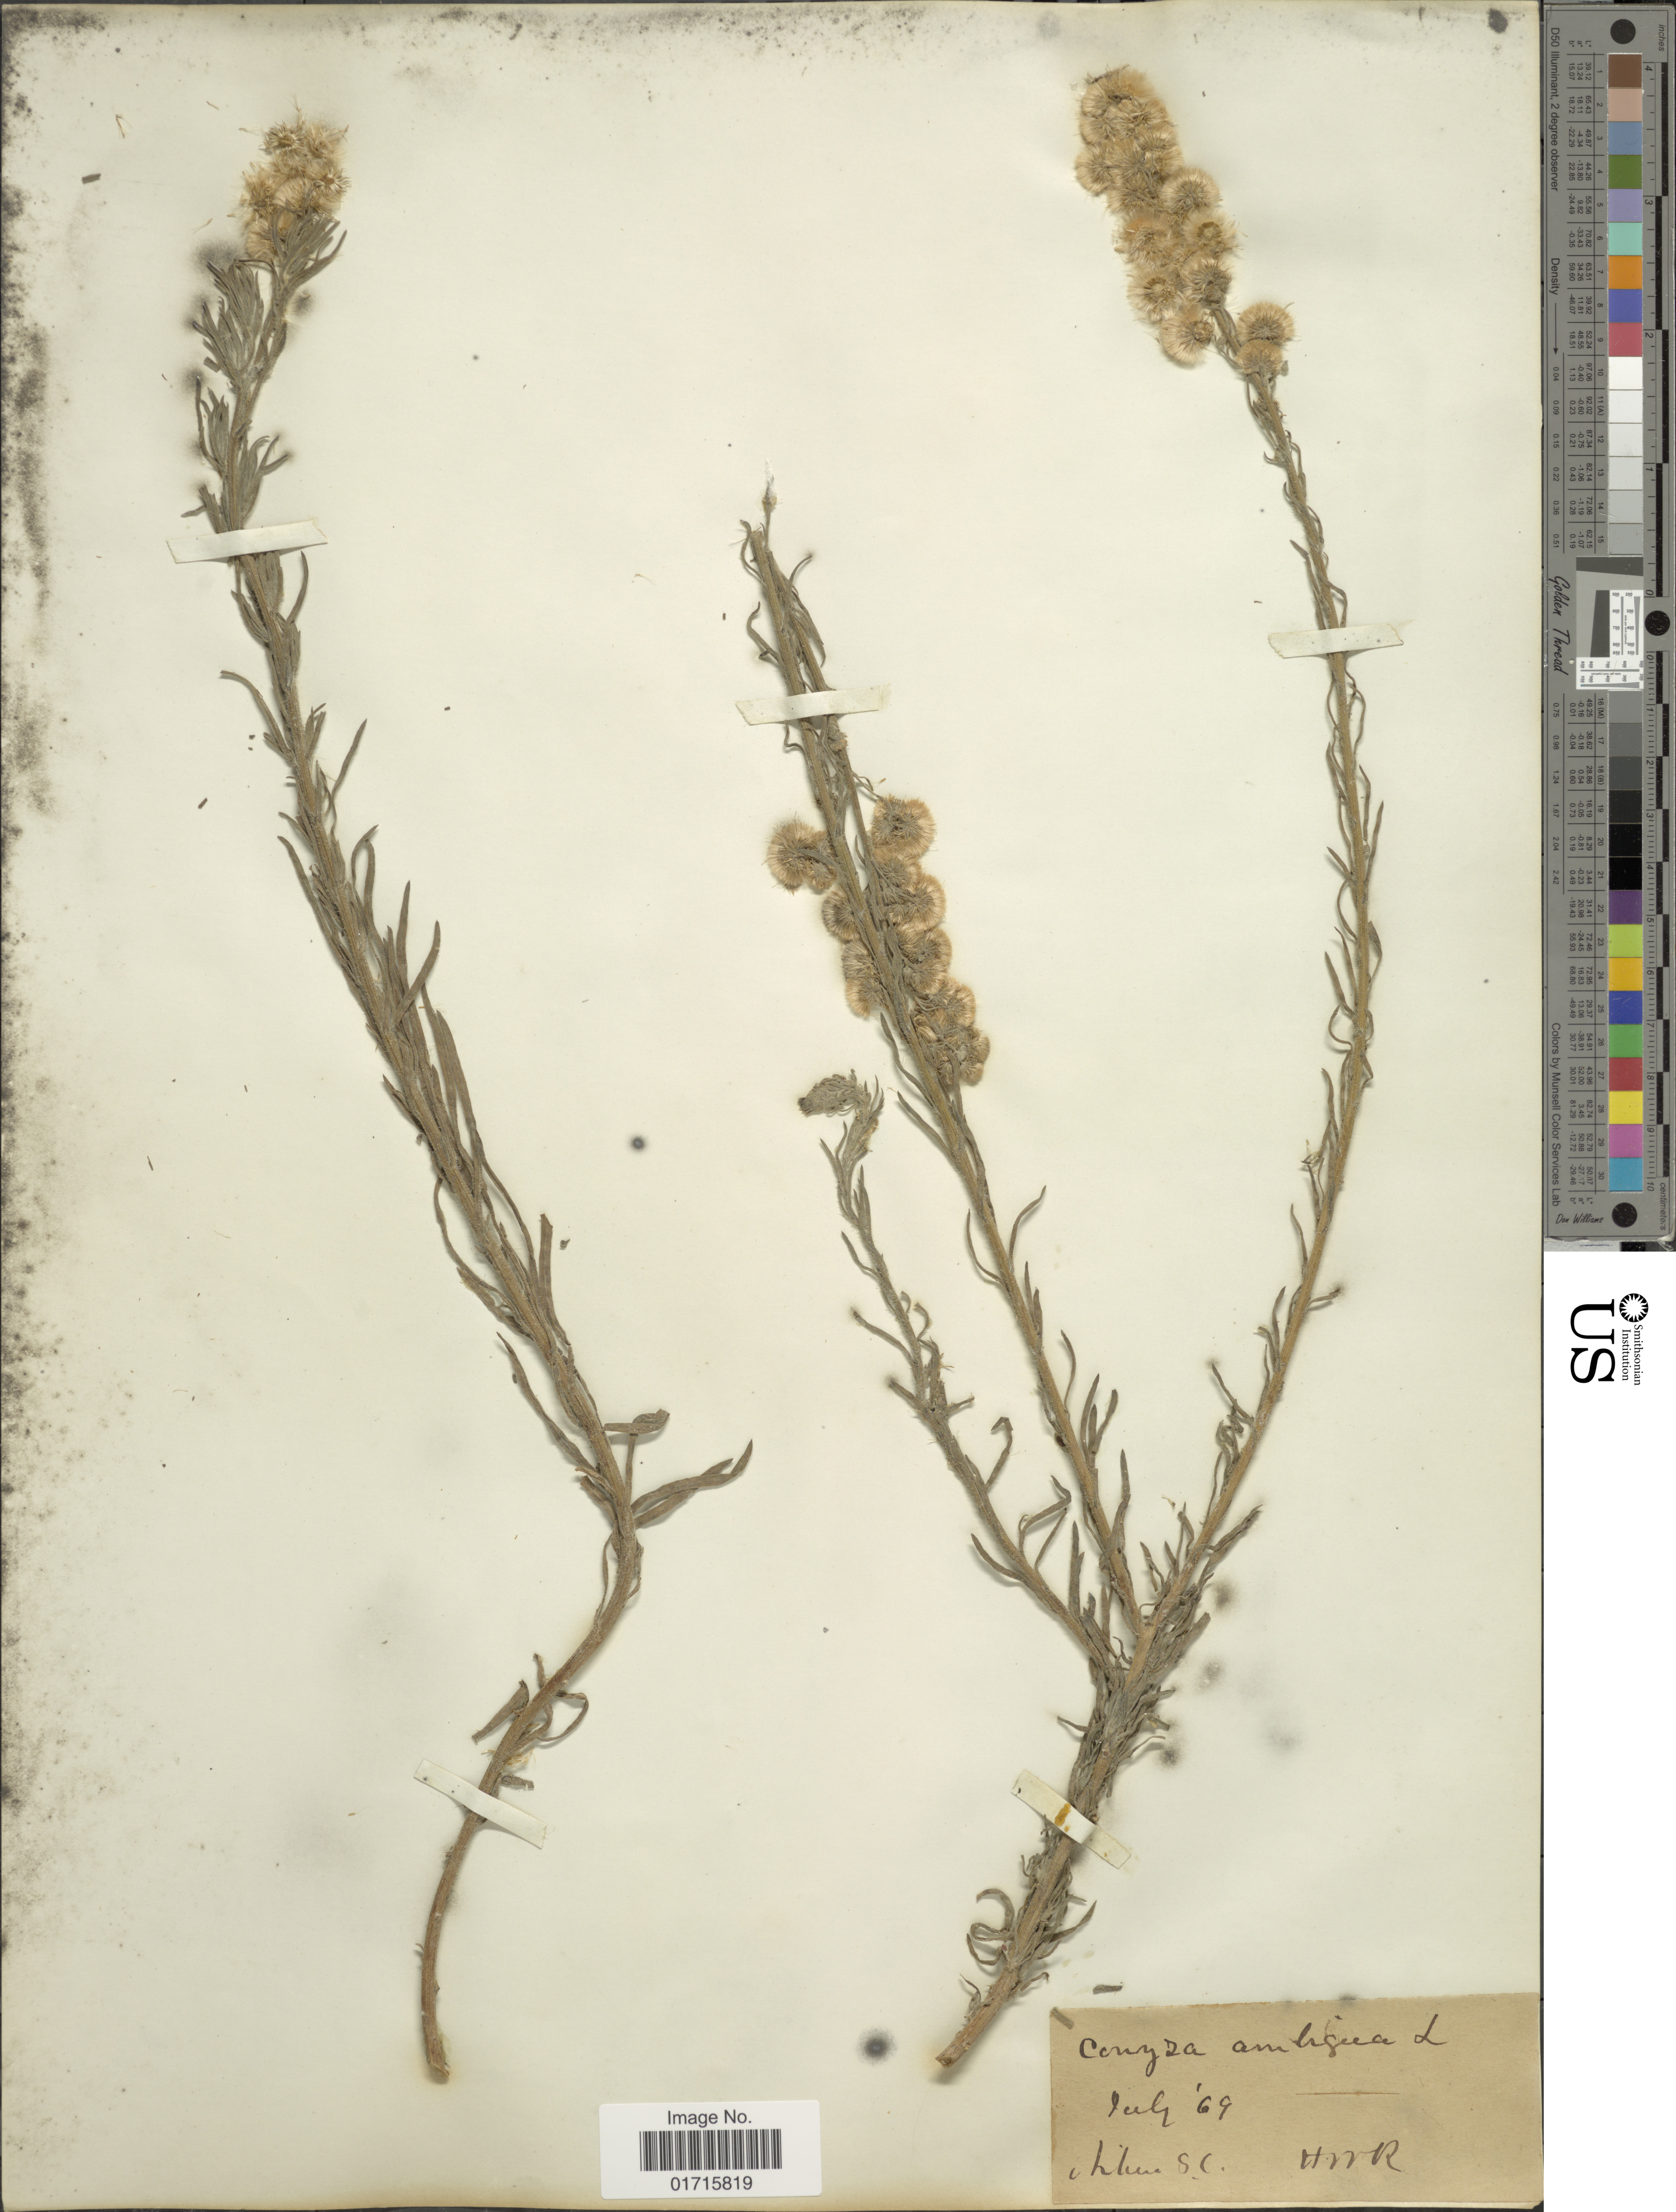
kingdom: Plantae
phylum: Tracheophyta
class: Magnoliopsida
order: Asterales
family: Asteraceae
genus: Conyza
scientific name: Conyza bonariensis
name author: (L.) Cronq.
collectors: H. S. R.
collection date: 1869-07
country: United States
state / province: South Carolina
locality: Aiken